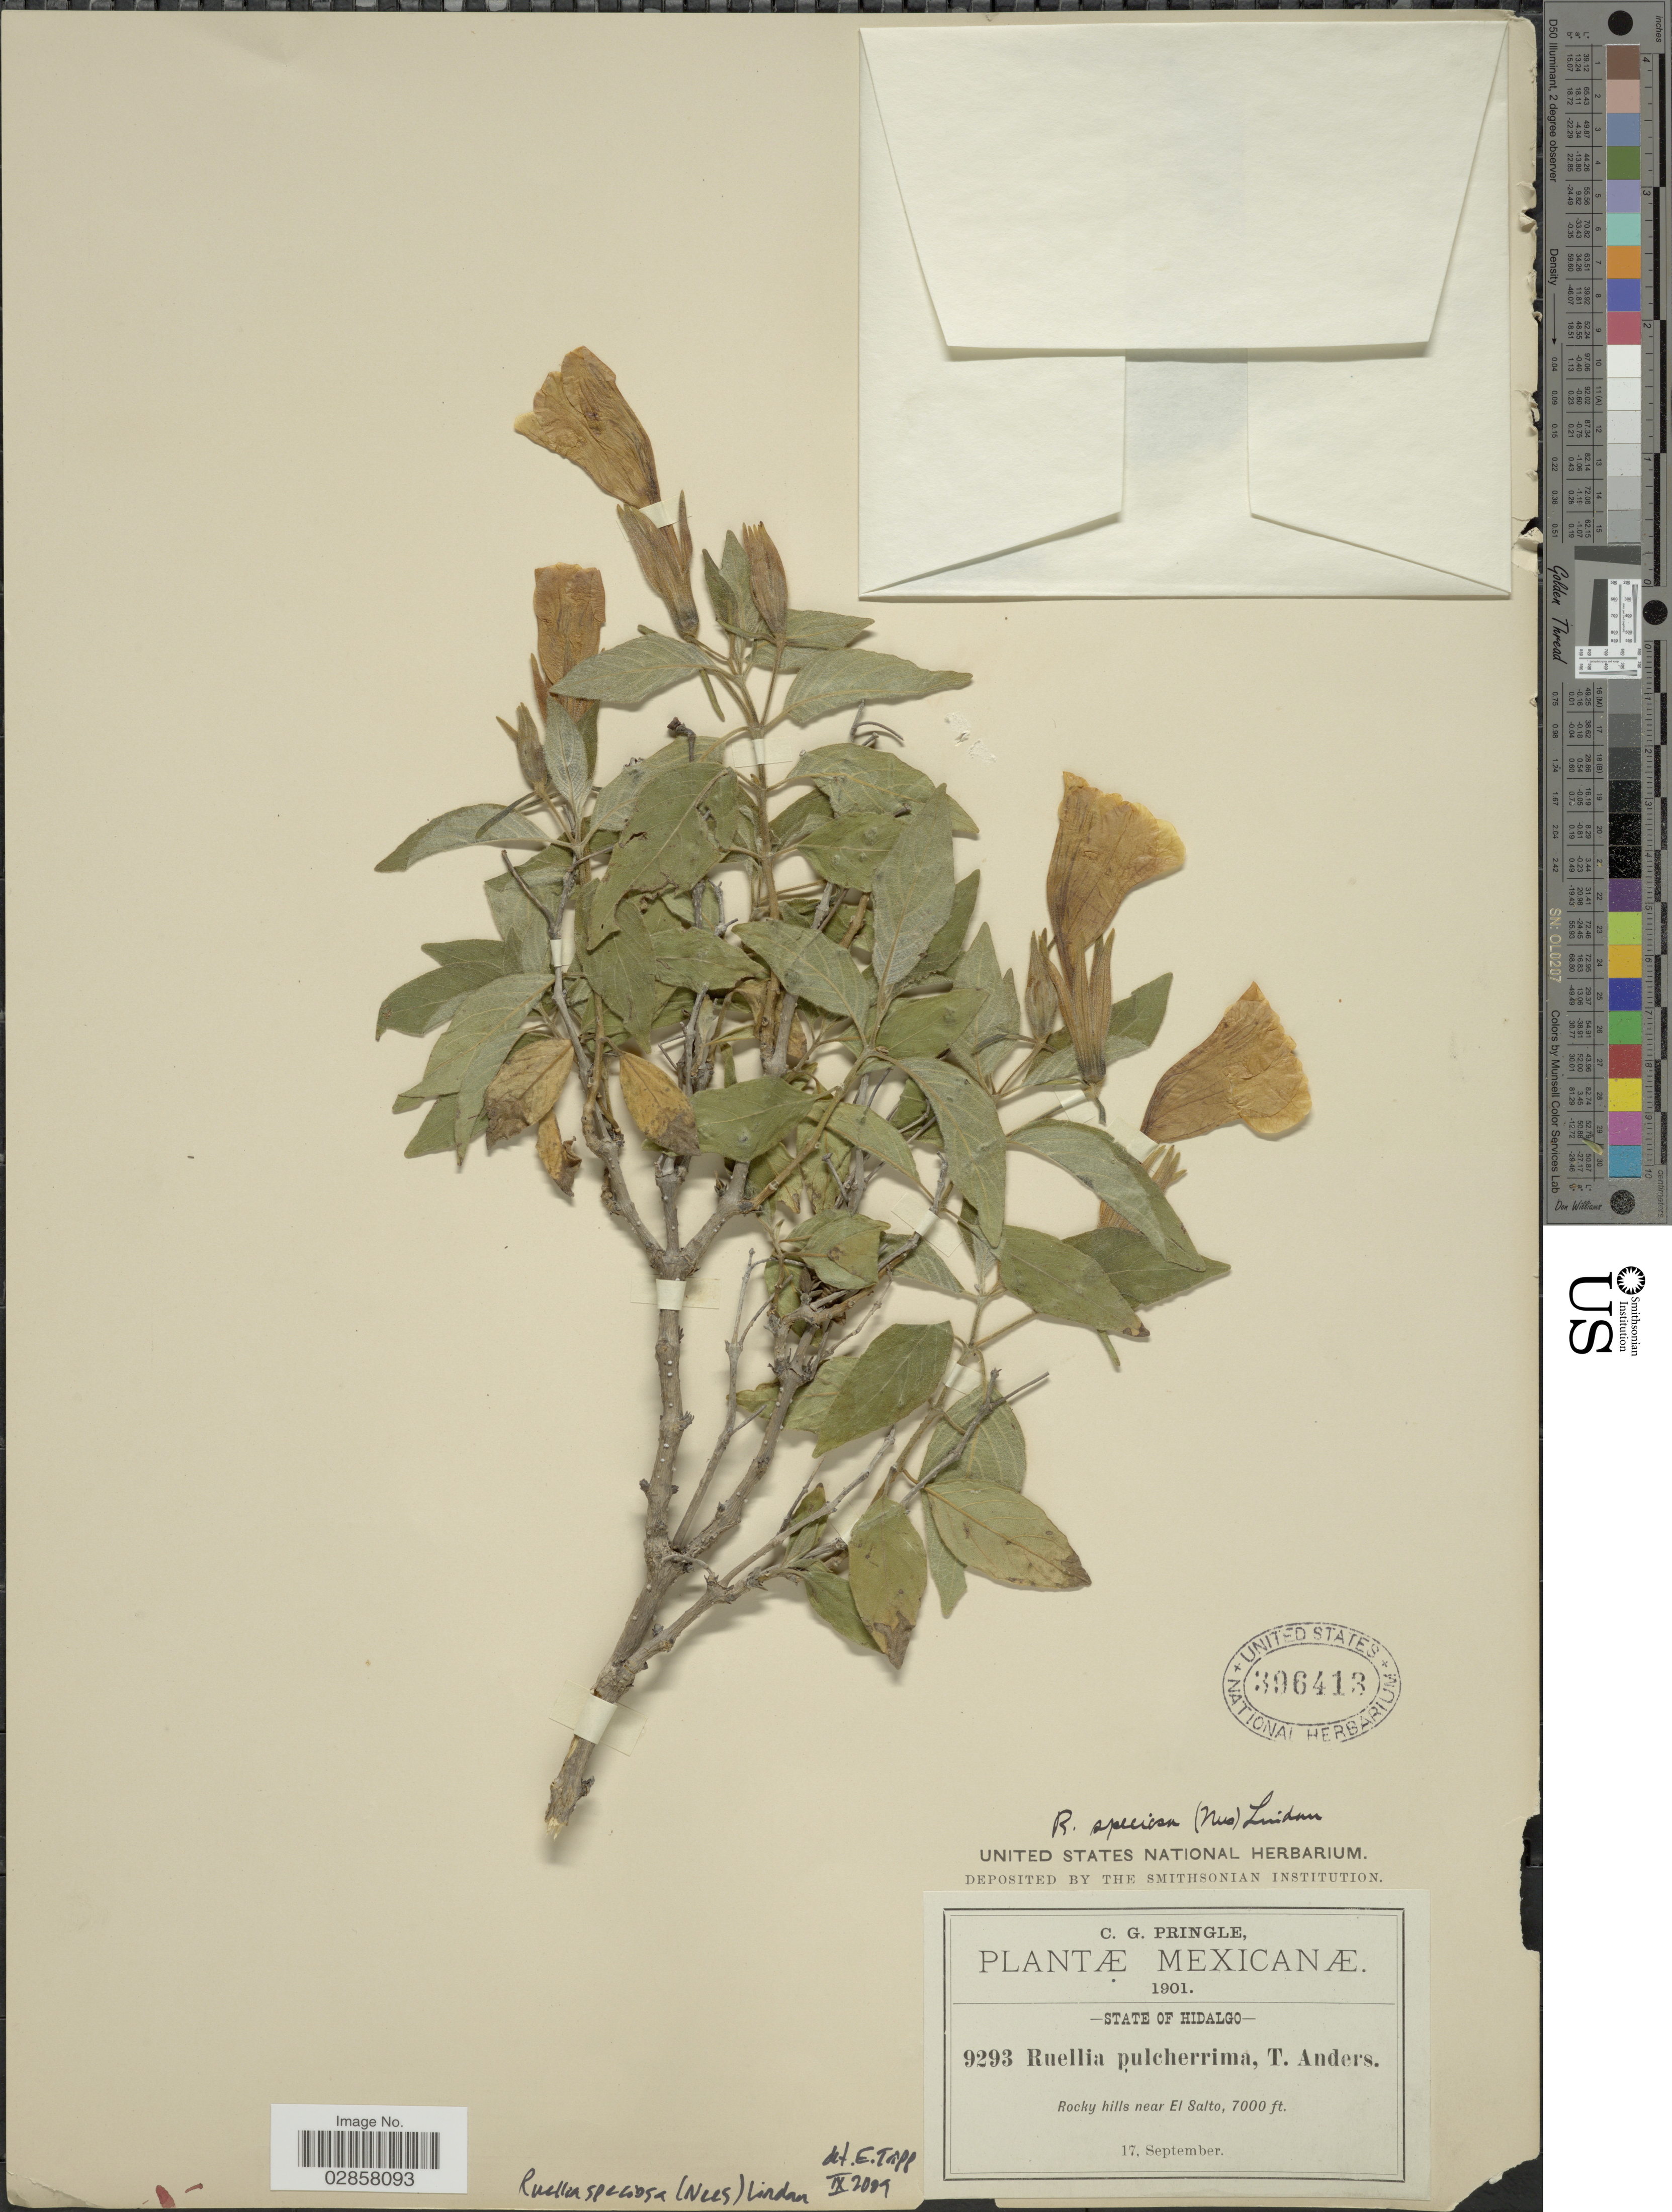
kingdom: Plantae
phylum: Tracheophyta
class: Magnoliopsida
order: Lamiales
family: Acanthaceae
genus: Ruellia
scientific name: Ruellia speciosa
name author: Mart. ex Nees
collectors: C. G. Pringle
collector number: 9293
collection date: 1901-09-17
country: Mexico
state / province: Hidalgo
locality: Rocky hills near El Salto.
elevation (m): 2134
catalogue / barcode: US 396413